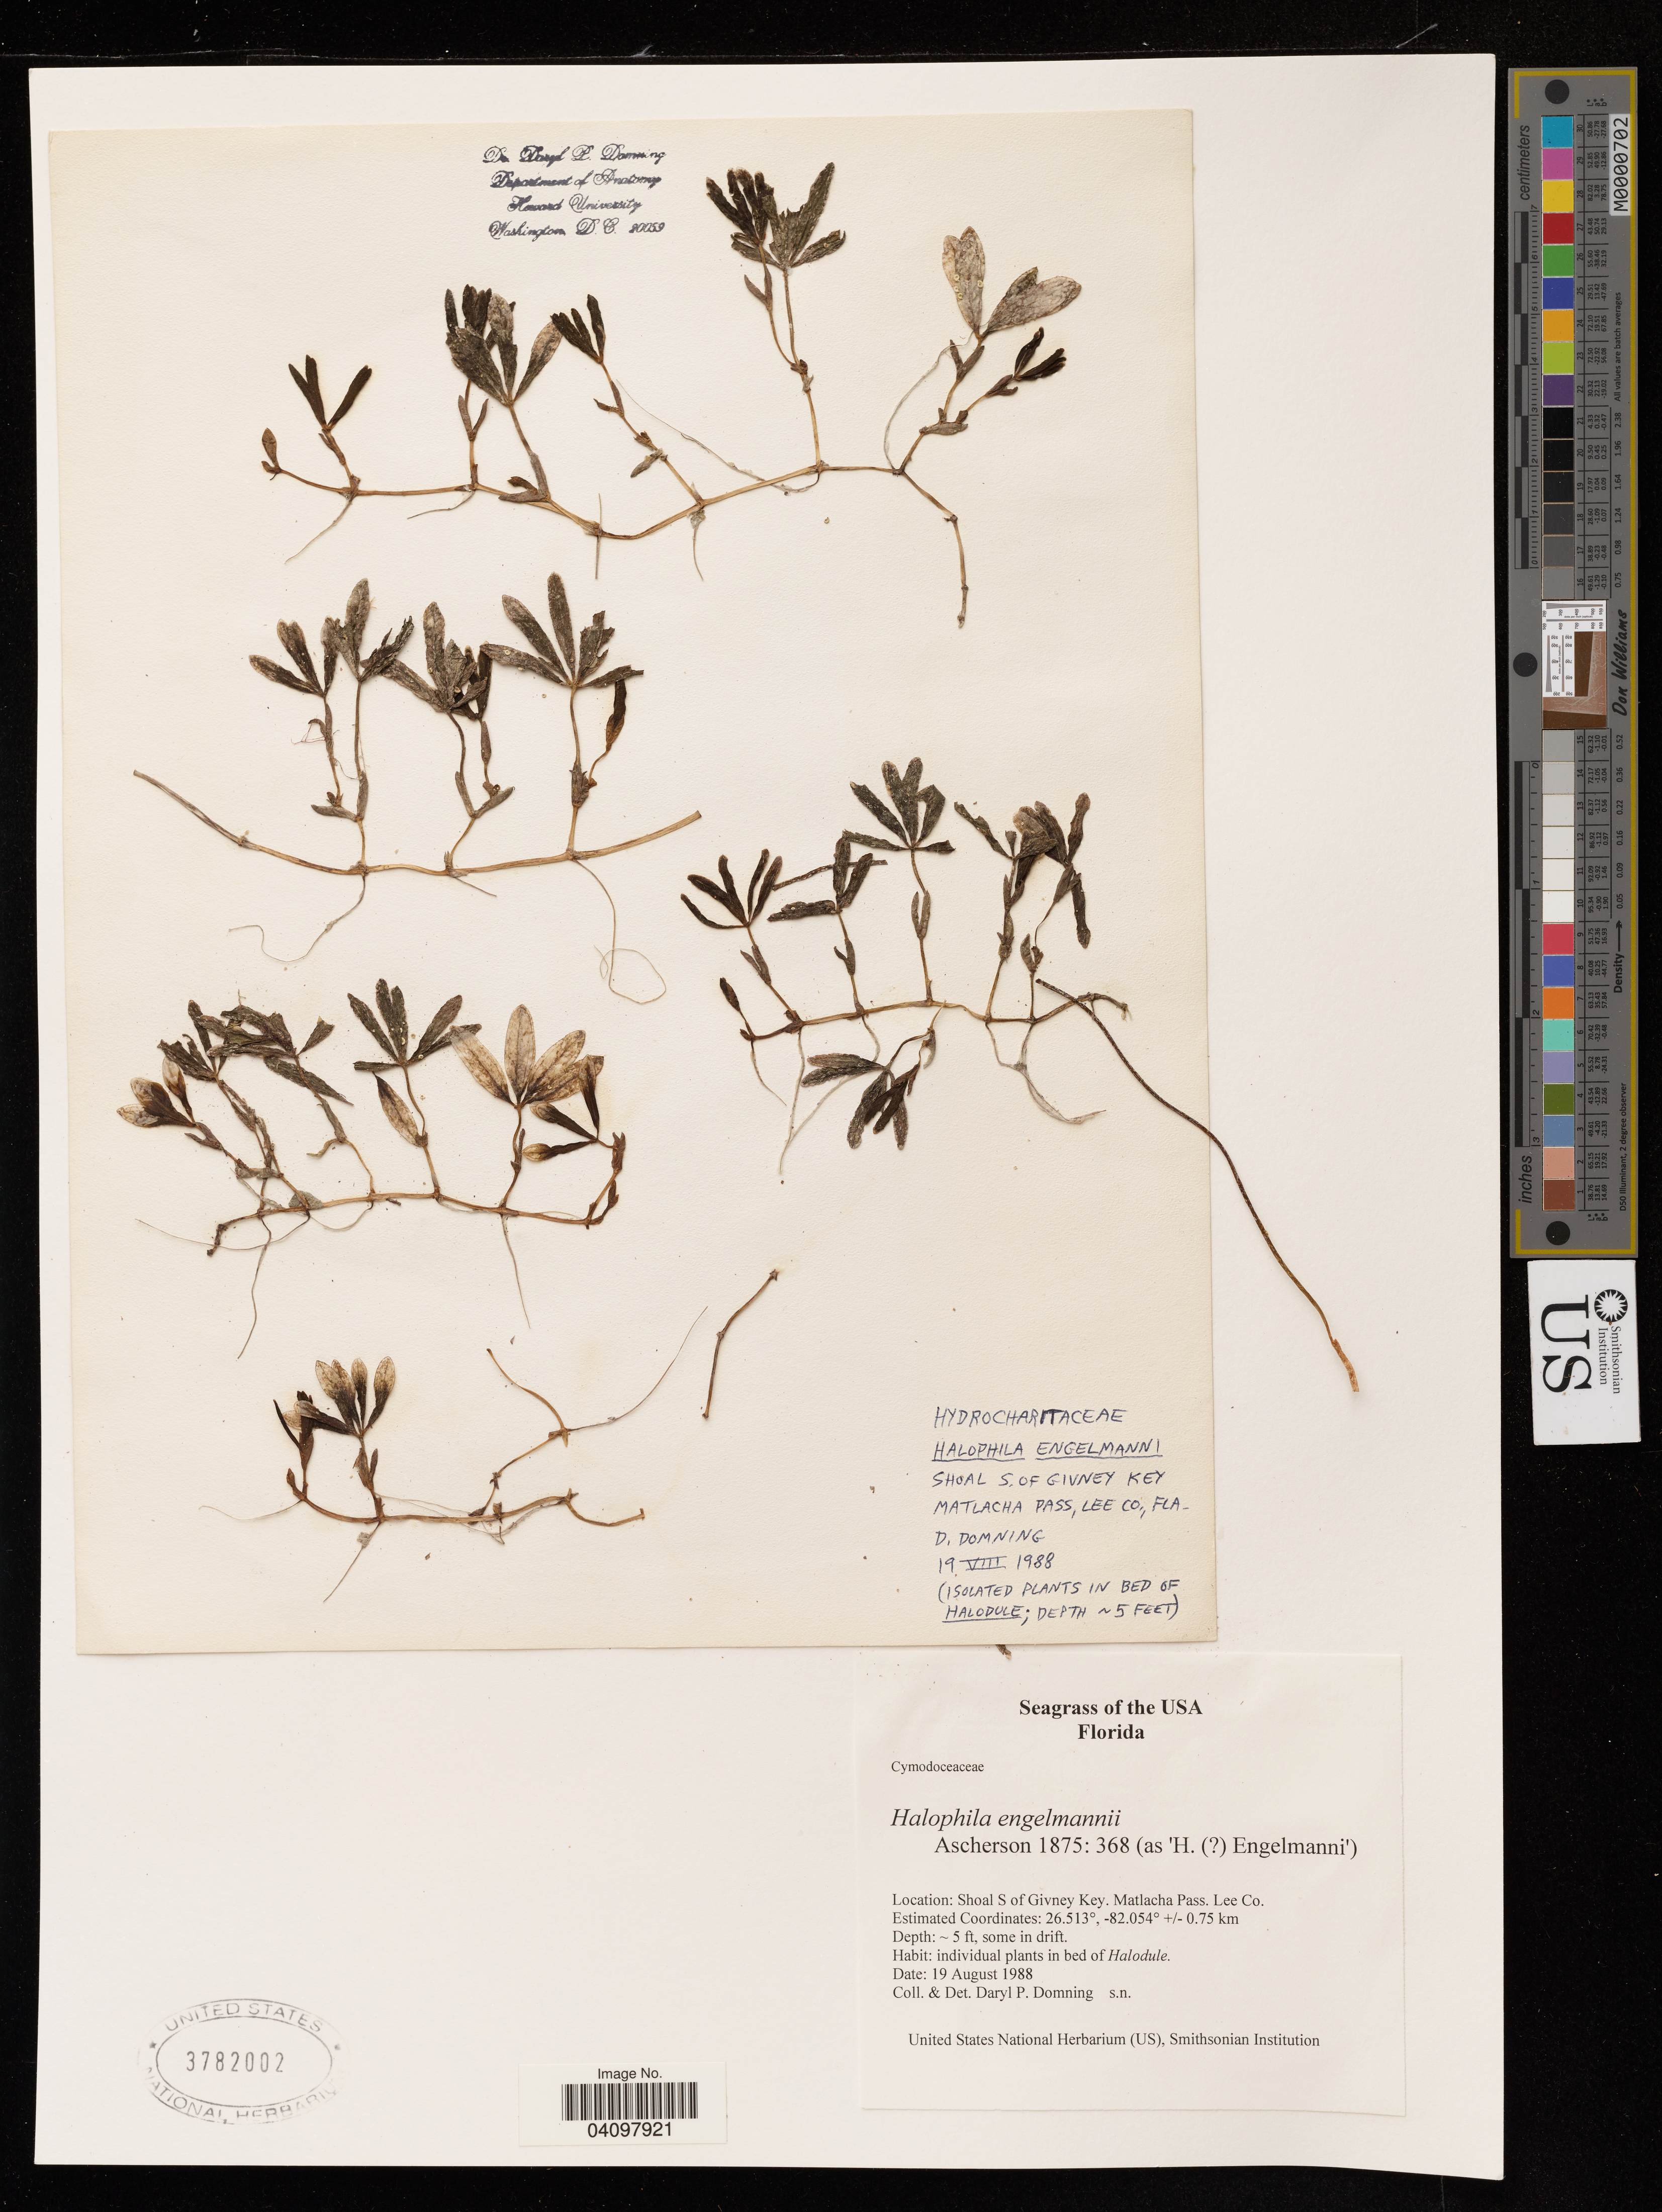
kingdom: Plantae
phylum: Tracheophyta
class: Liliopsida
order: Alismatales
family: Hydrocharitaceae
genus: Halophila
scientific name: Halophila engelmannii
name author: Asch.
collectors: D. Domning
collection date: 1988-08-19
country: United States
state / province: Florida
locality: Shoal S of Givney Key. Matlacha Pass. Lee Co.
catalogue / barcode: US 3782002